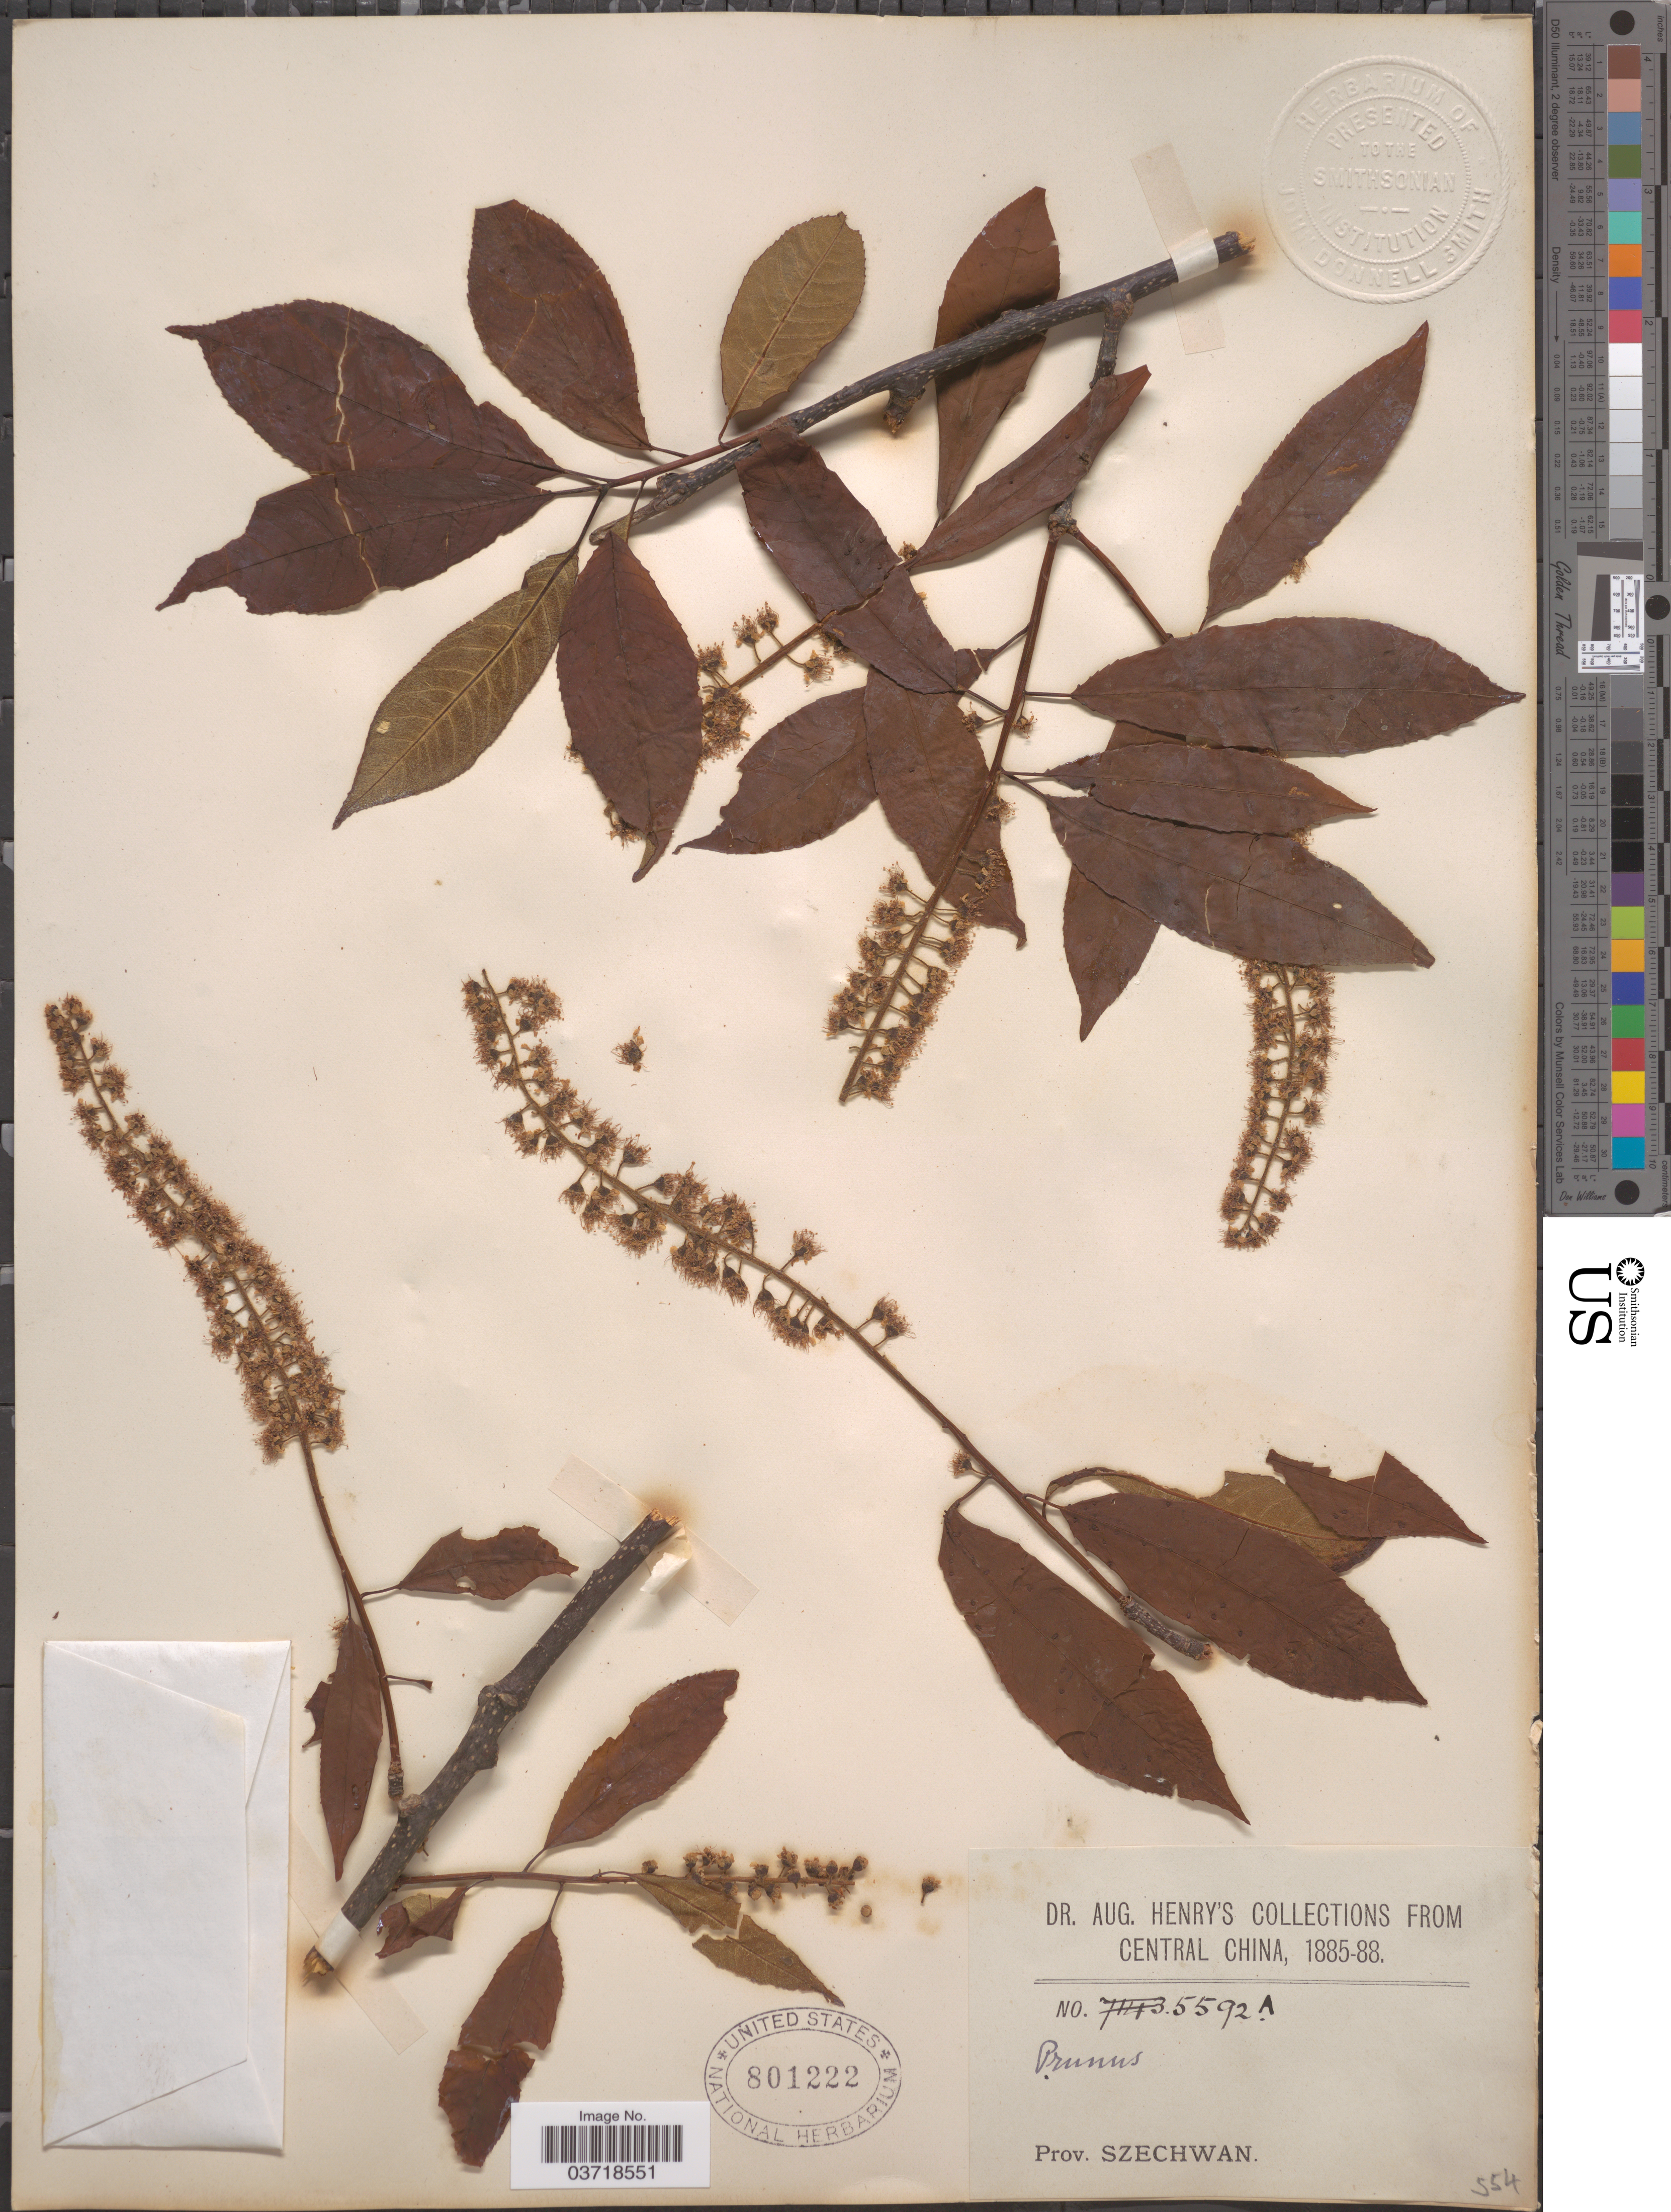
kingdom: Plantae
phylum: Tracheophyta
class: Magnoliopsida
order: Rosales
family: Rosaceae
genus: Prunus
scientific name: Prunus sp.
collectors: A. Henry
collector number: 5592 A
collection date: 1885/1888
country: China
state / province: Sichuan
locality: Central China. Prov. Szechwan.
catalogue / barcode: US 801222